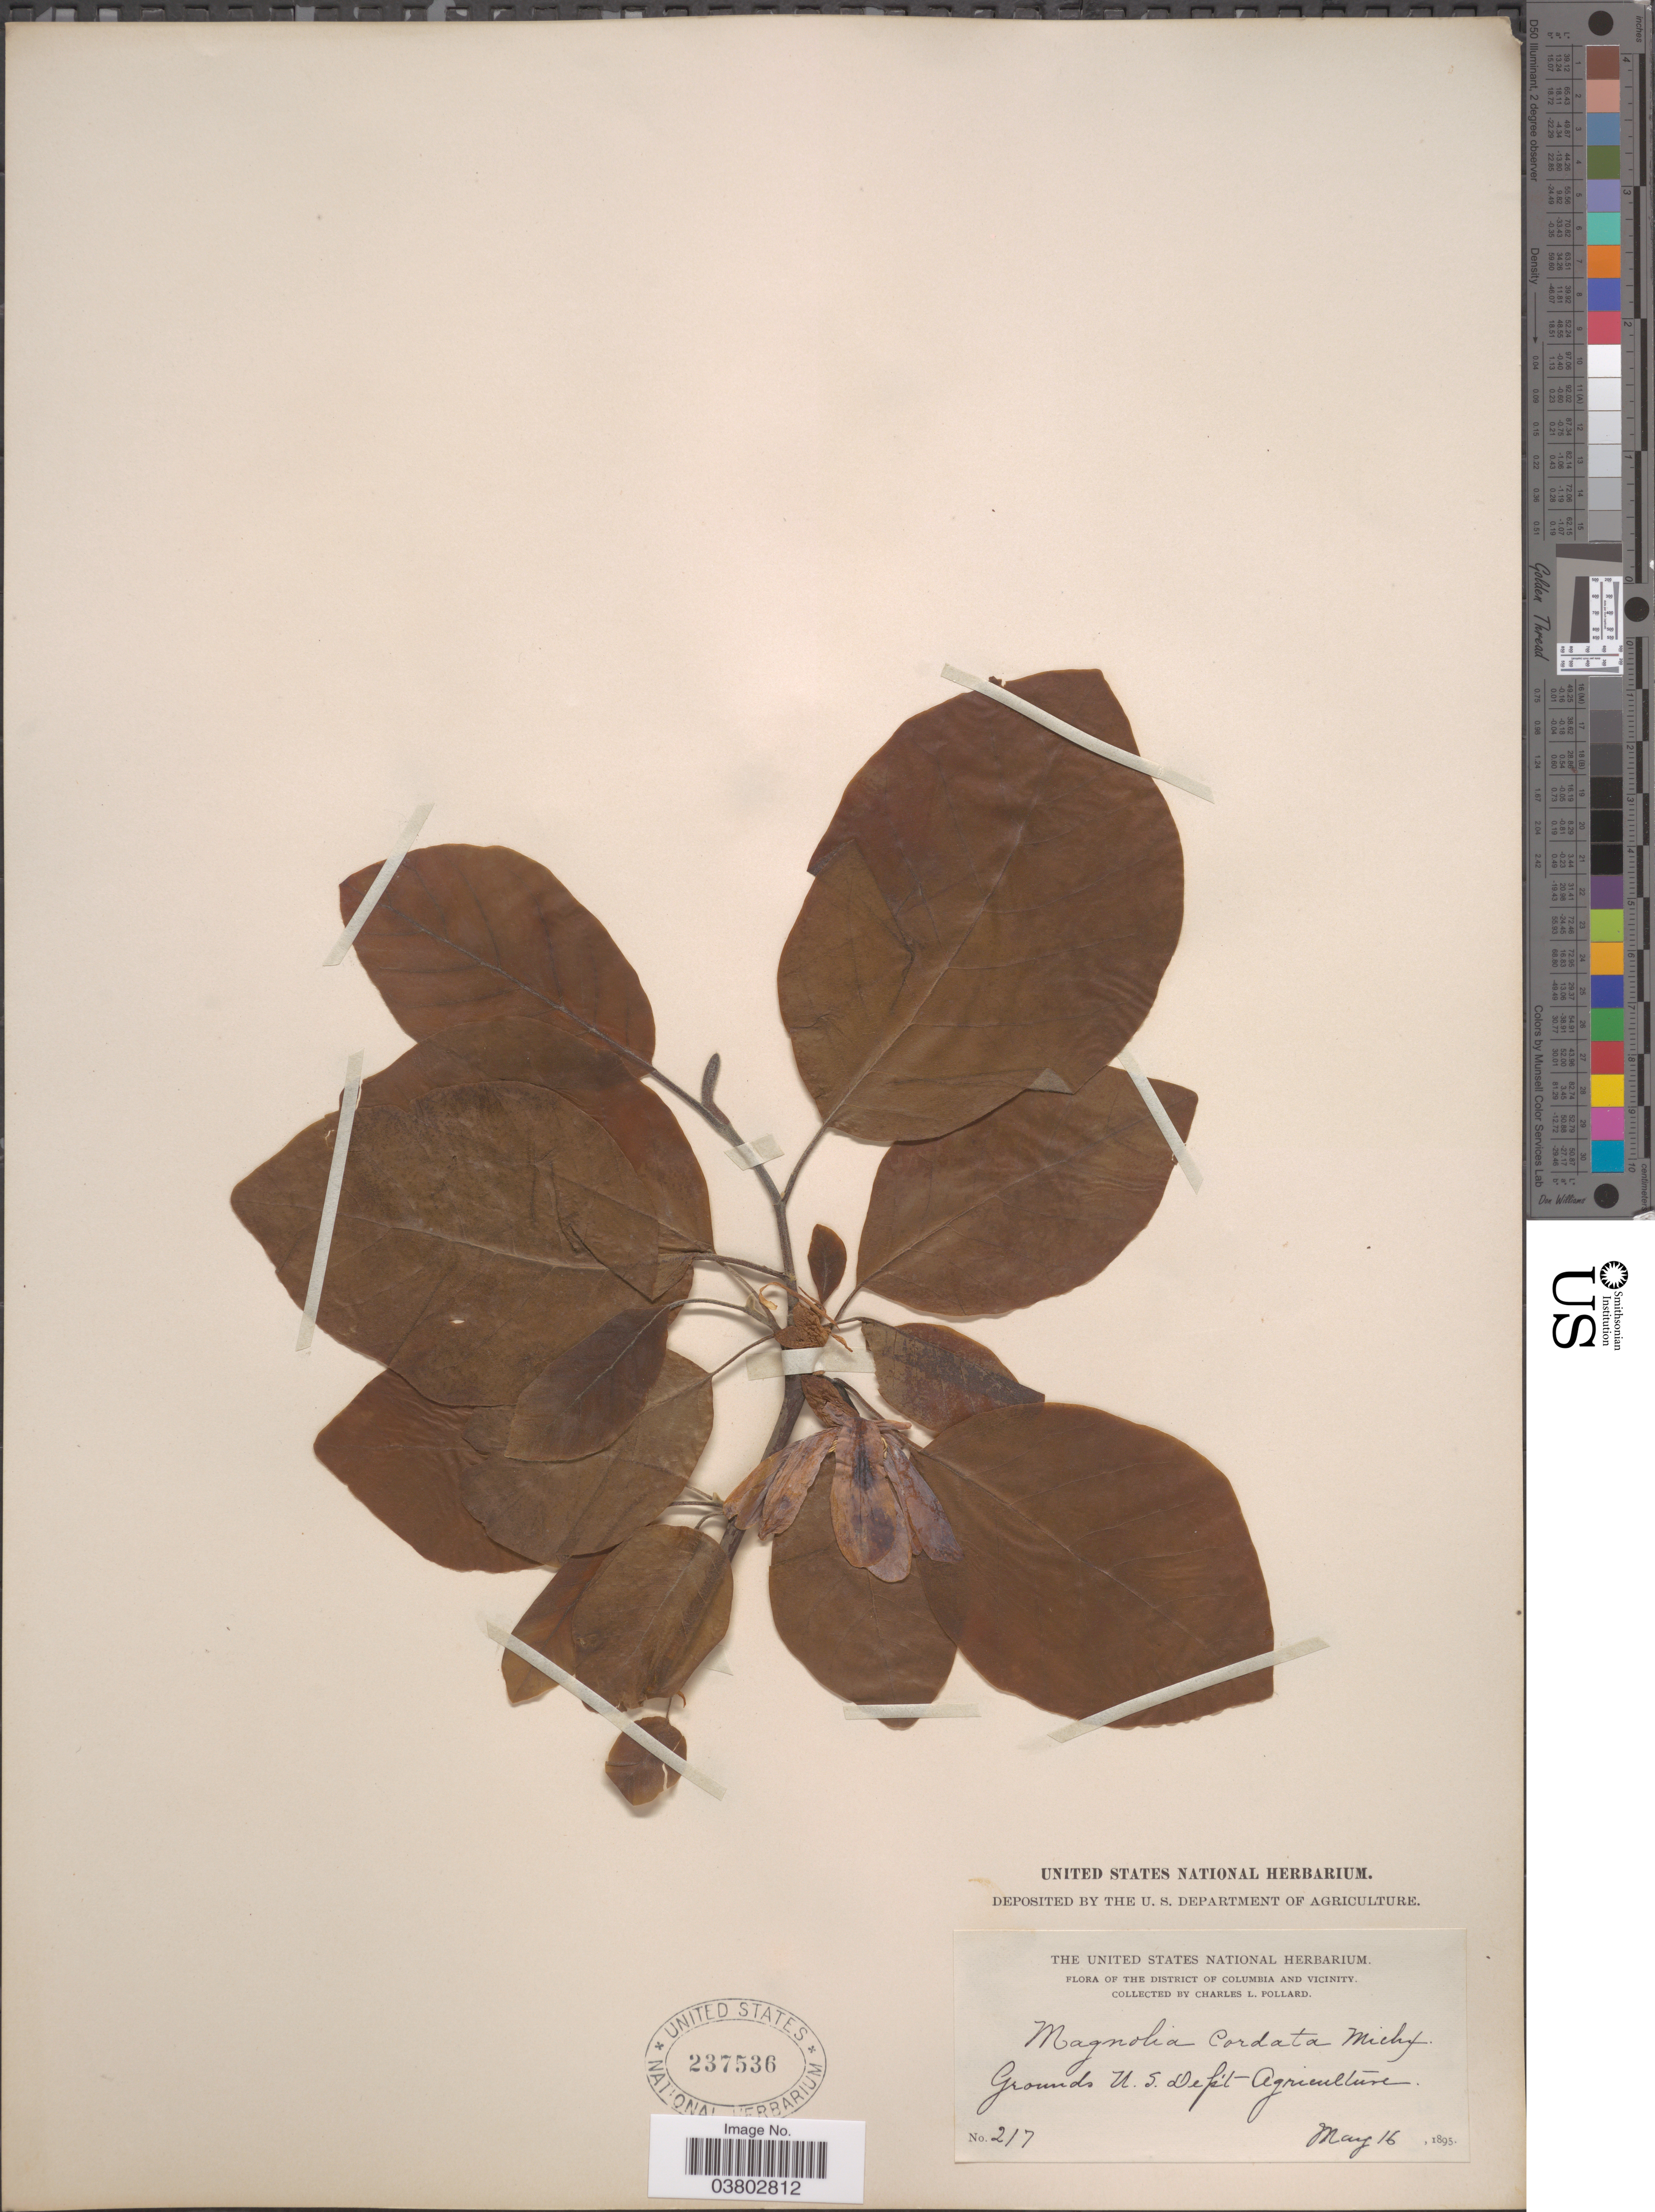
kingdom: Plantae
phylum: Tracheophyta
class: Magnoliopsida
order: Magnoliales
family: Magnoliaceae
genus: Magnolia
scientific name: Magnolia cordata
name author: Michx.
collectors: C. L. Pollard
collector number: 217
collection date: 1895-05-16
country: United States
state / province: District of Columbia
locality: The District of Columbia and Vicinity. Grounds U.S. Dep't Agriculture.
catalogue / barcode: US 237536